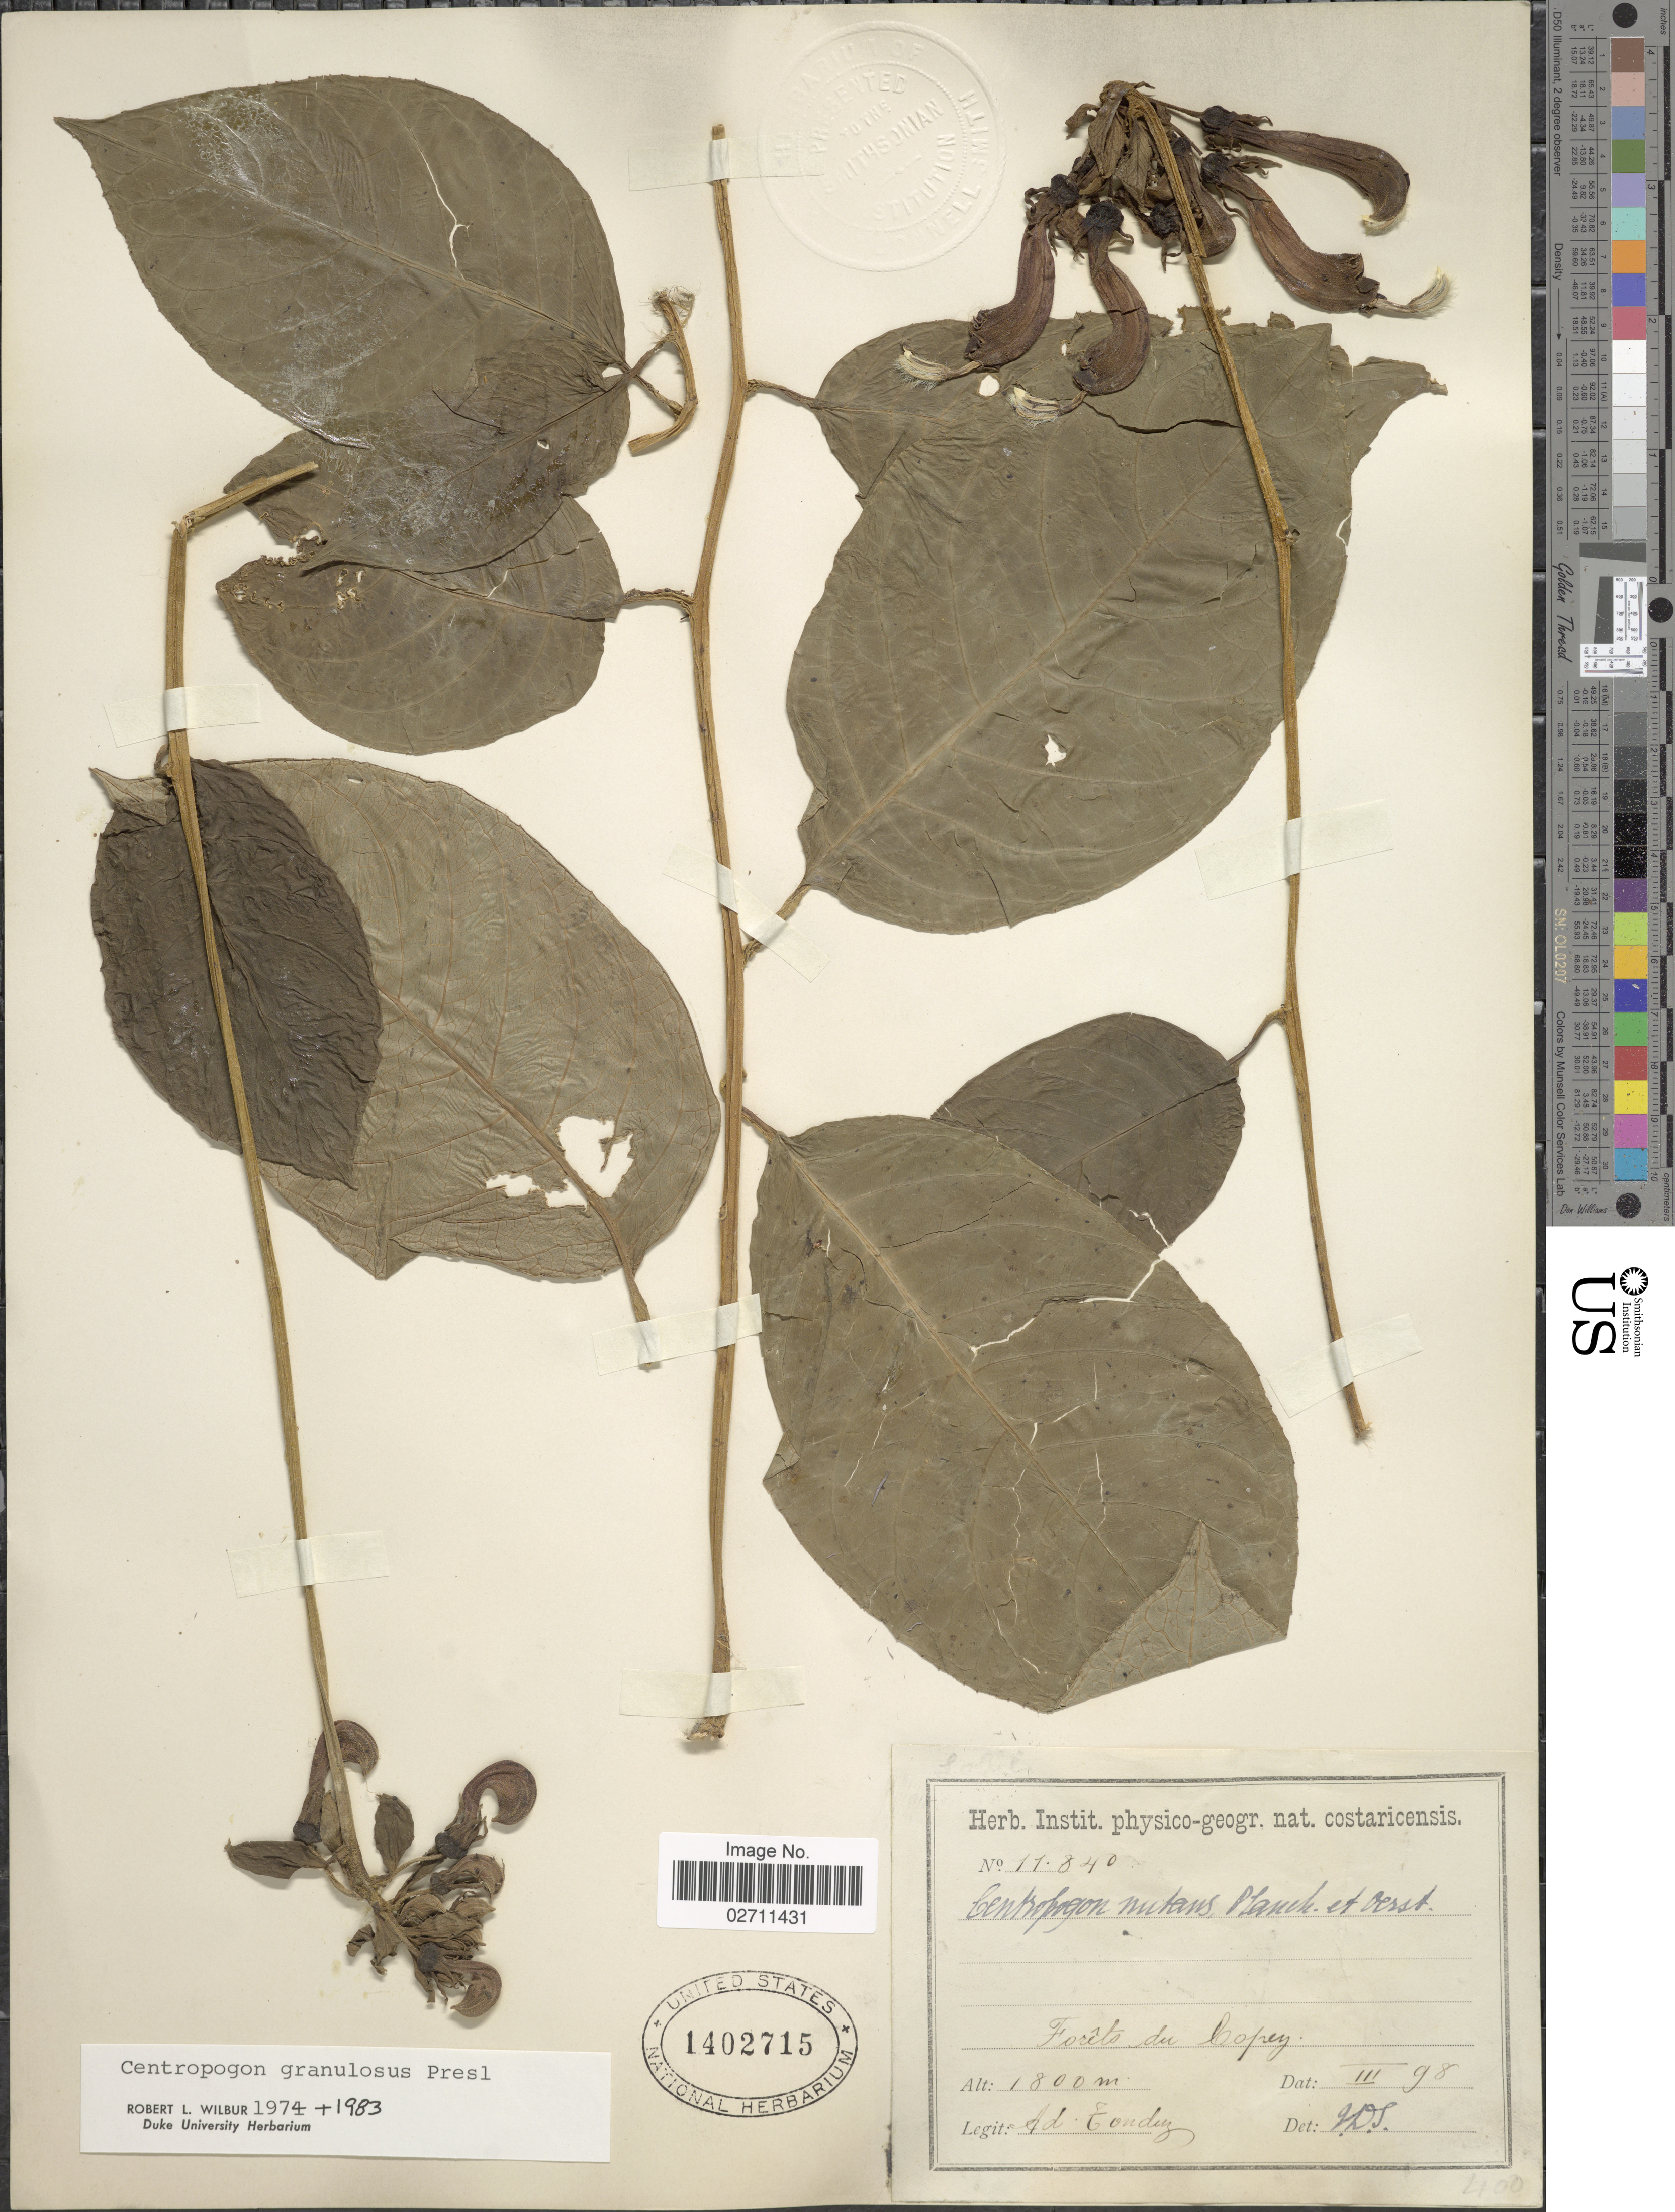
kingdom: Plantae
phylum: Tracheophyta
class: Magnoliopsida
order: Asterales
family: Campanulaceae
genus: Centropogon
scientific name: Centropogon granulosus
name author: C. Presl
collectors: A. Tonduz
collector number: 11840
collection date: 1898-03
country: Costa Rica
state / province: San José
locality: Forêts du Copey.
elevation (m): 1800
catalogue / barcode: US 1402715